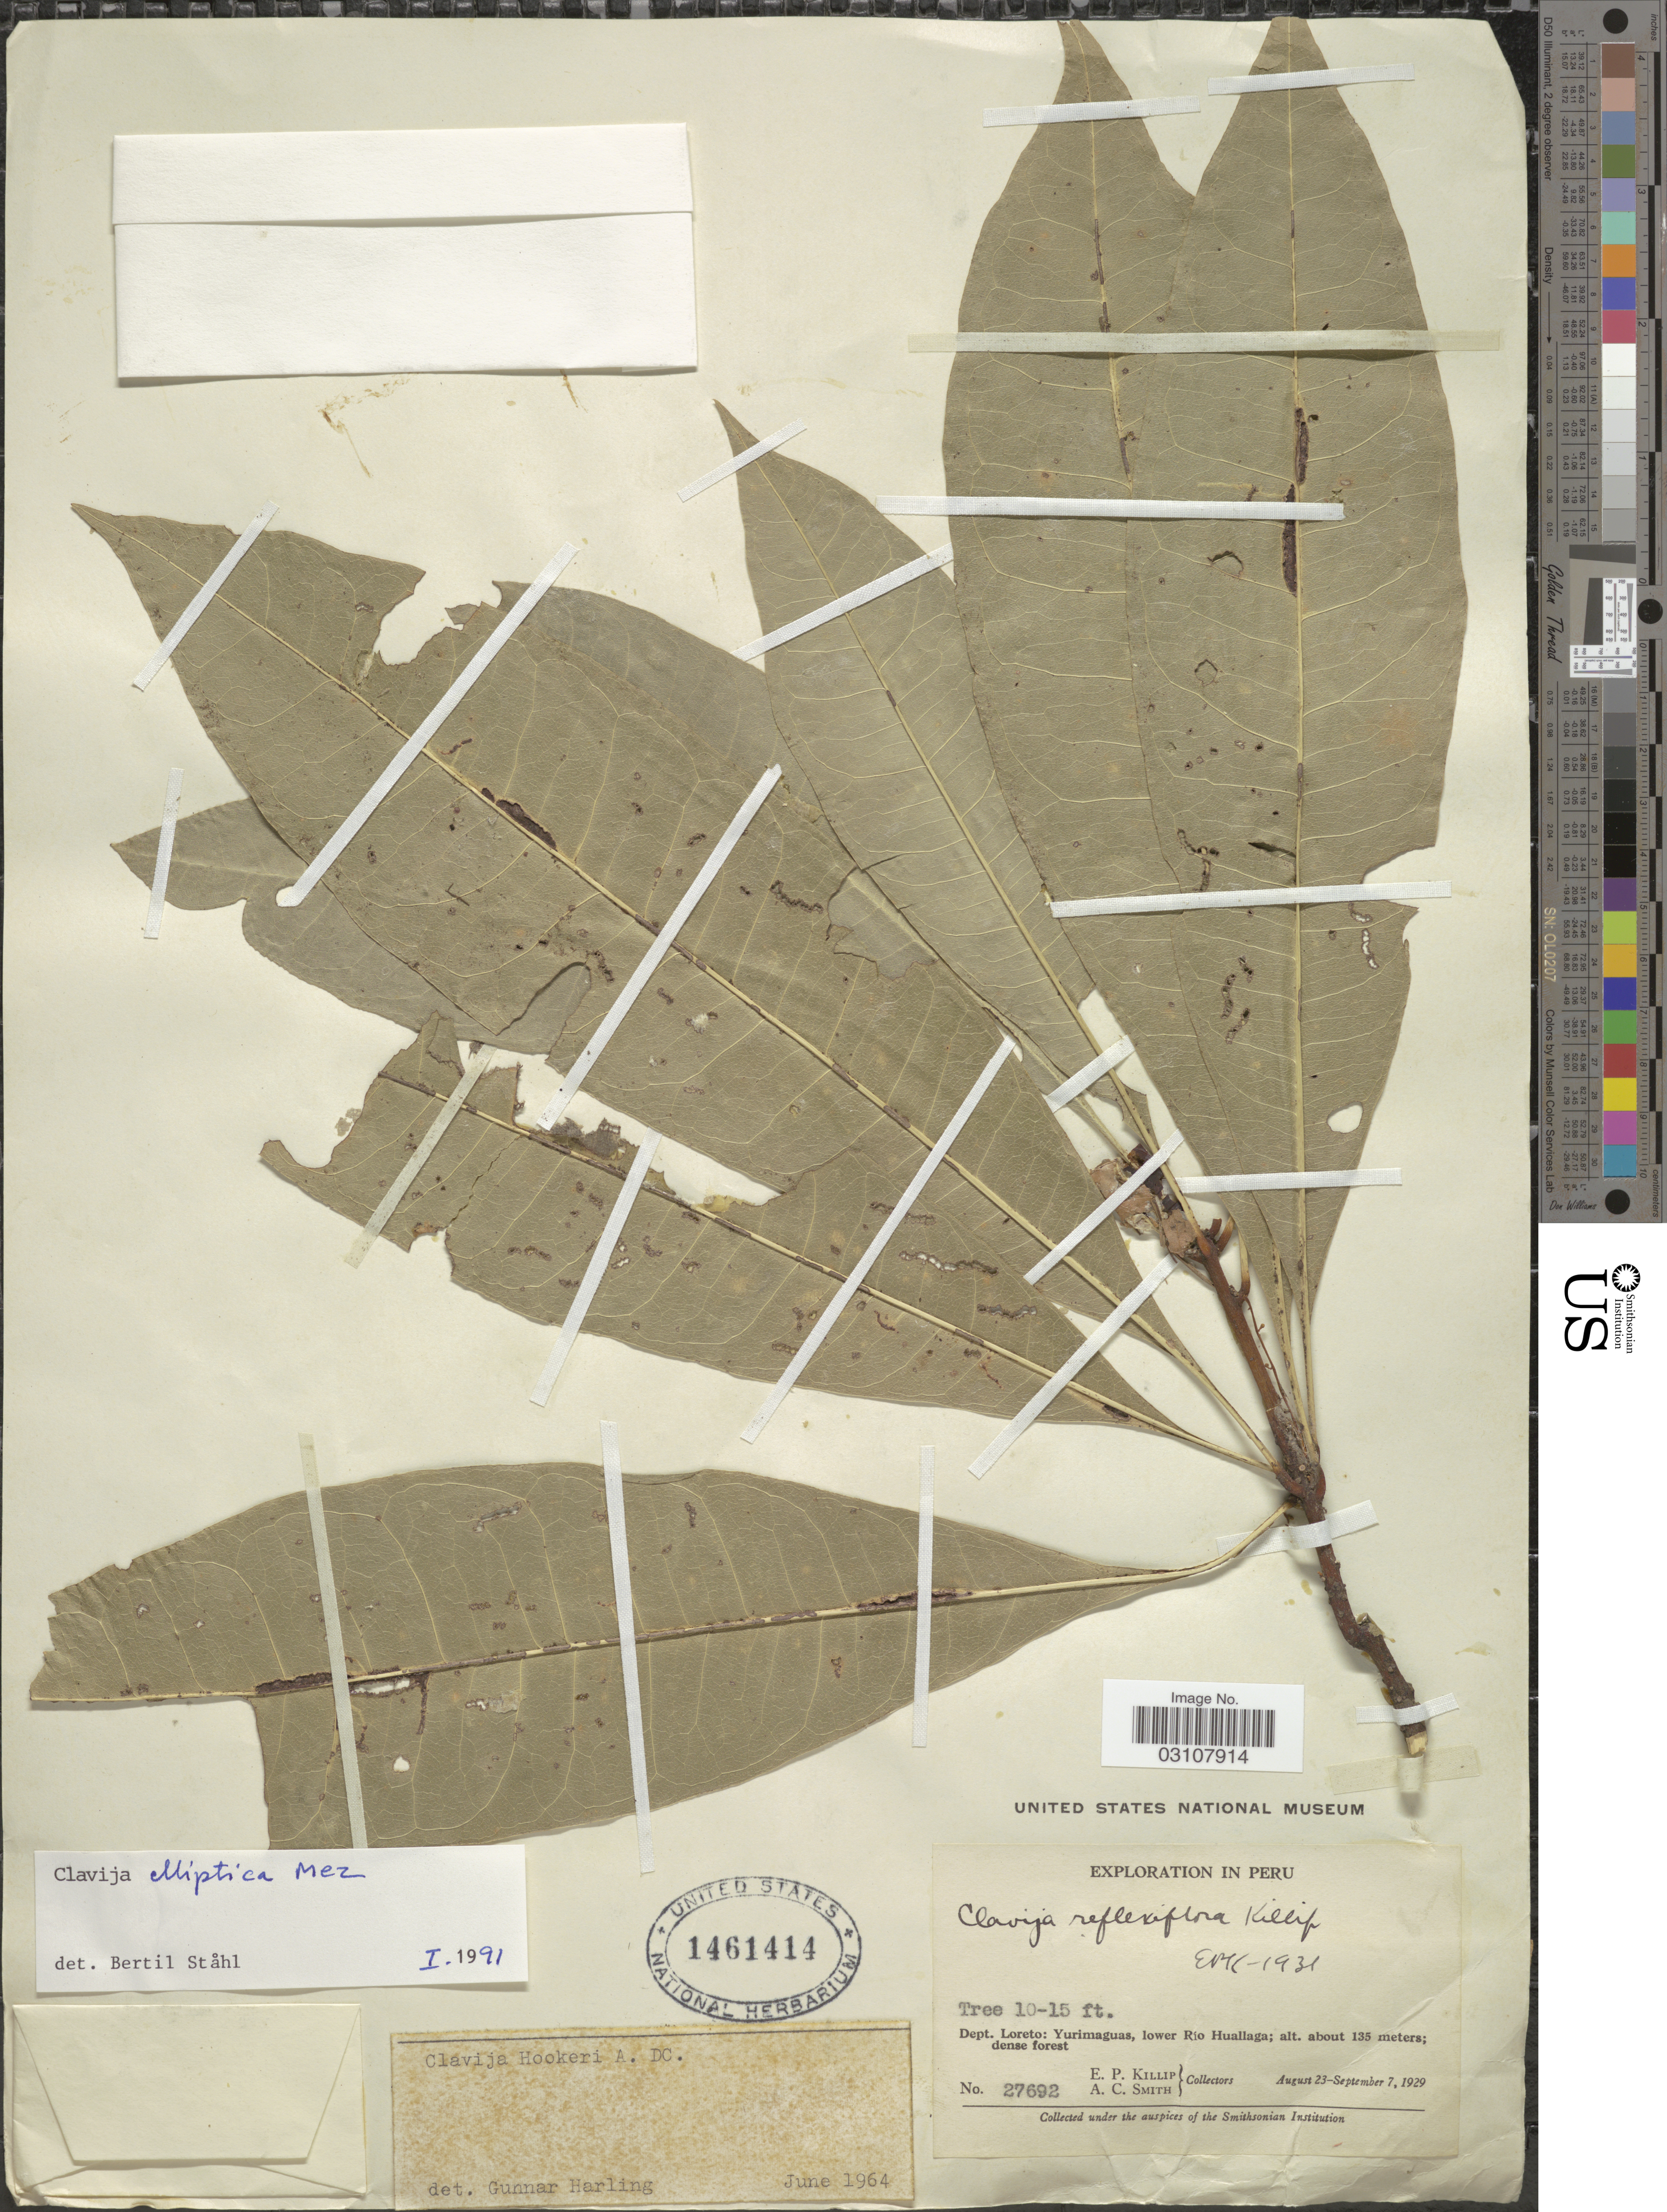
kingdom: Plantae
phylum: Tracheophyta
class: Magnoliopsida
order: Ericales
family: Primulaceae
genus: Clavija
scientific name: Clavija elliptica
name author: Mez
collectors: E. P. Killip & A. C. Smith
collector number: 27692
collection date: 1929-08-23/1929-09-07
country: Peru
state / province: Loreto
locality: Dept. Loreto: Yurimaguas, lower Rio Huallaga.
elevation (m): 135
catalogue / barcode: US 1461414